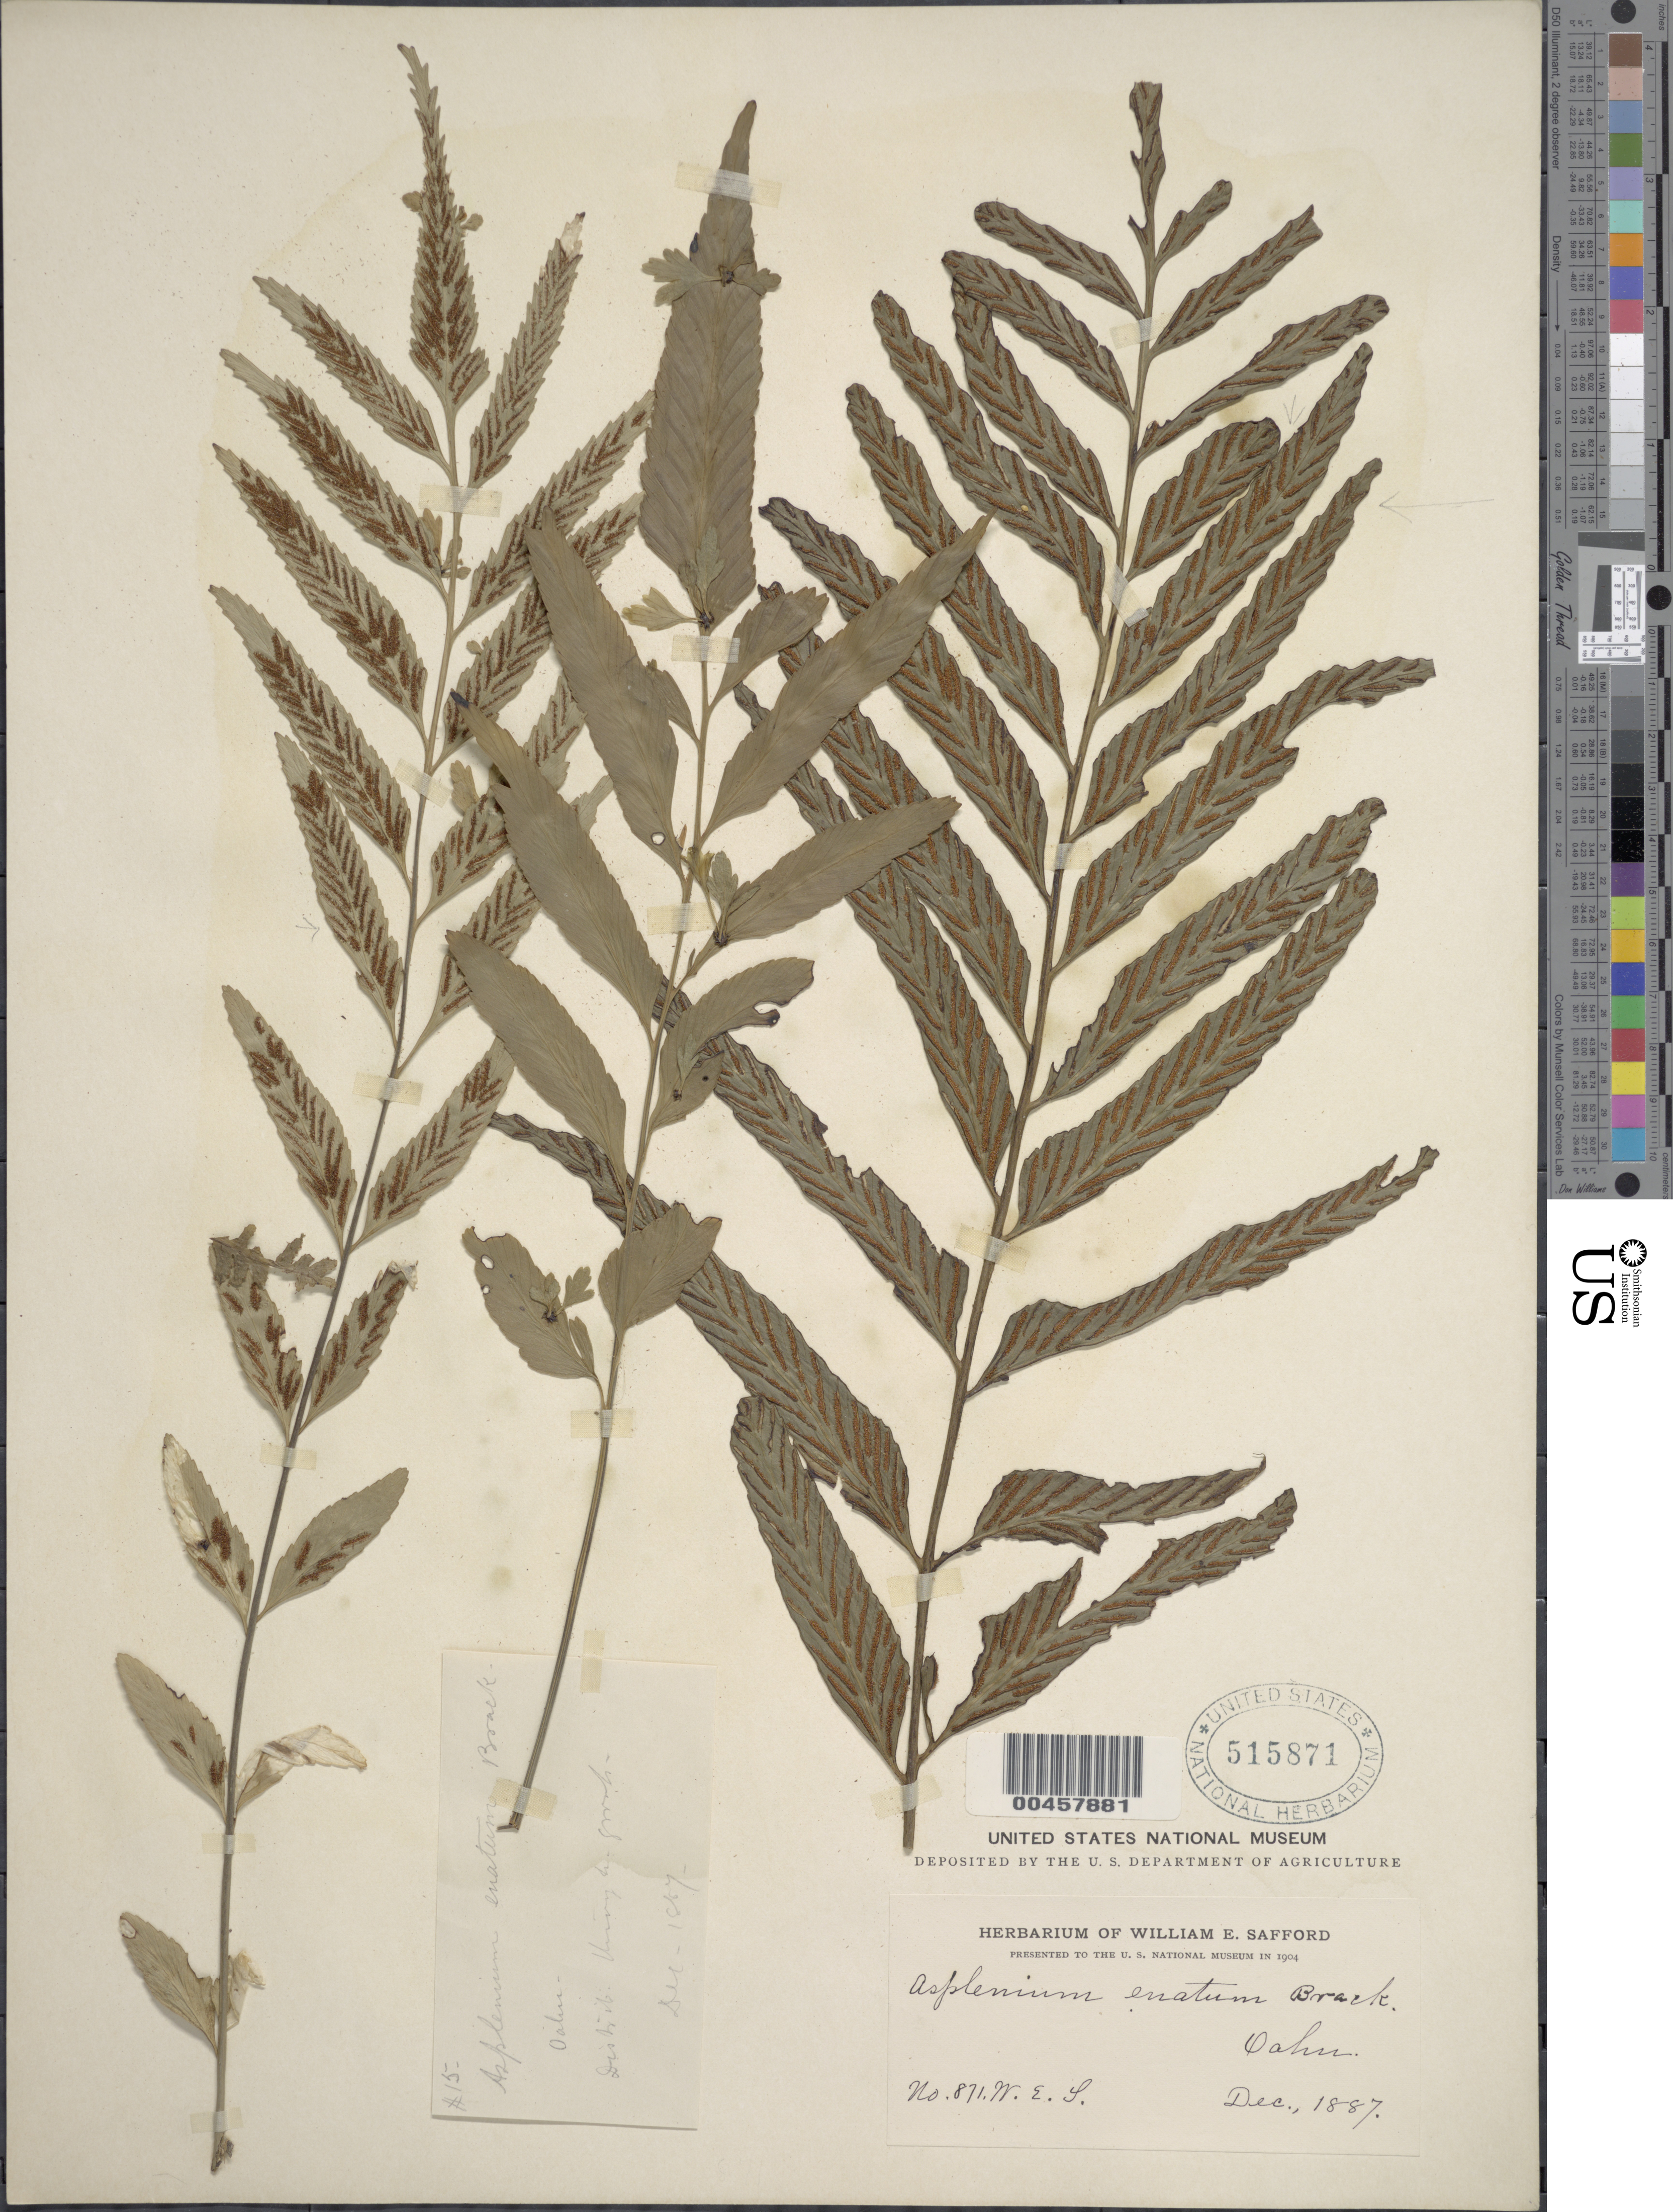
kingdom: Plantae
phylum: Tracheophyta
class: Polypodiopsida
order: Polypodiales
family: Aspleniaceae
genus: Asplenium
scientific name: Asplenium kaulfussii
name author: Schltdl.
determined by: Wagner, W. L., (BOT), Smithsonian Institution - National Museum of Natural History (UNITED STATES)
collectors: W. E. Safford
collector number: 871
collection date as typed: Dec 1887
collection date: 1887-12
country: United States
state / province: Hawaii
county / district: Honolulu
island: Oahu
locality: Oahu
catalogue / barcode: US 515871